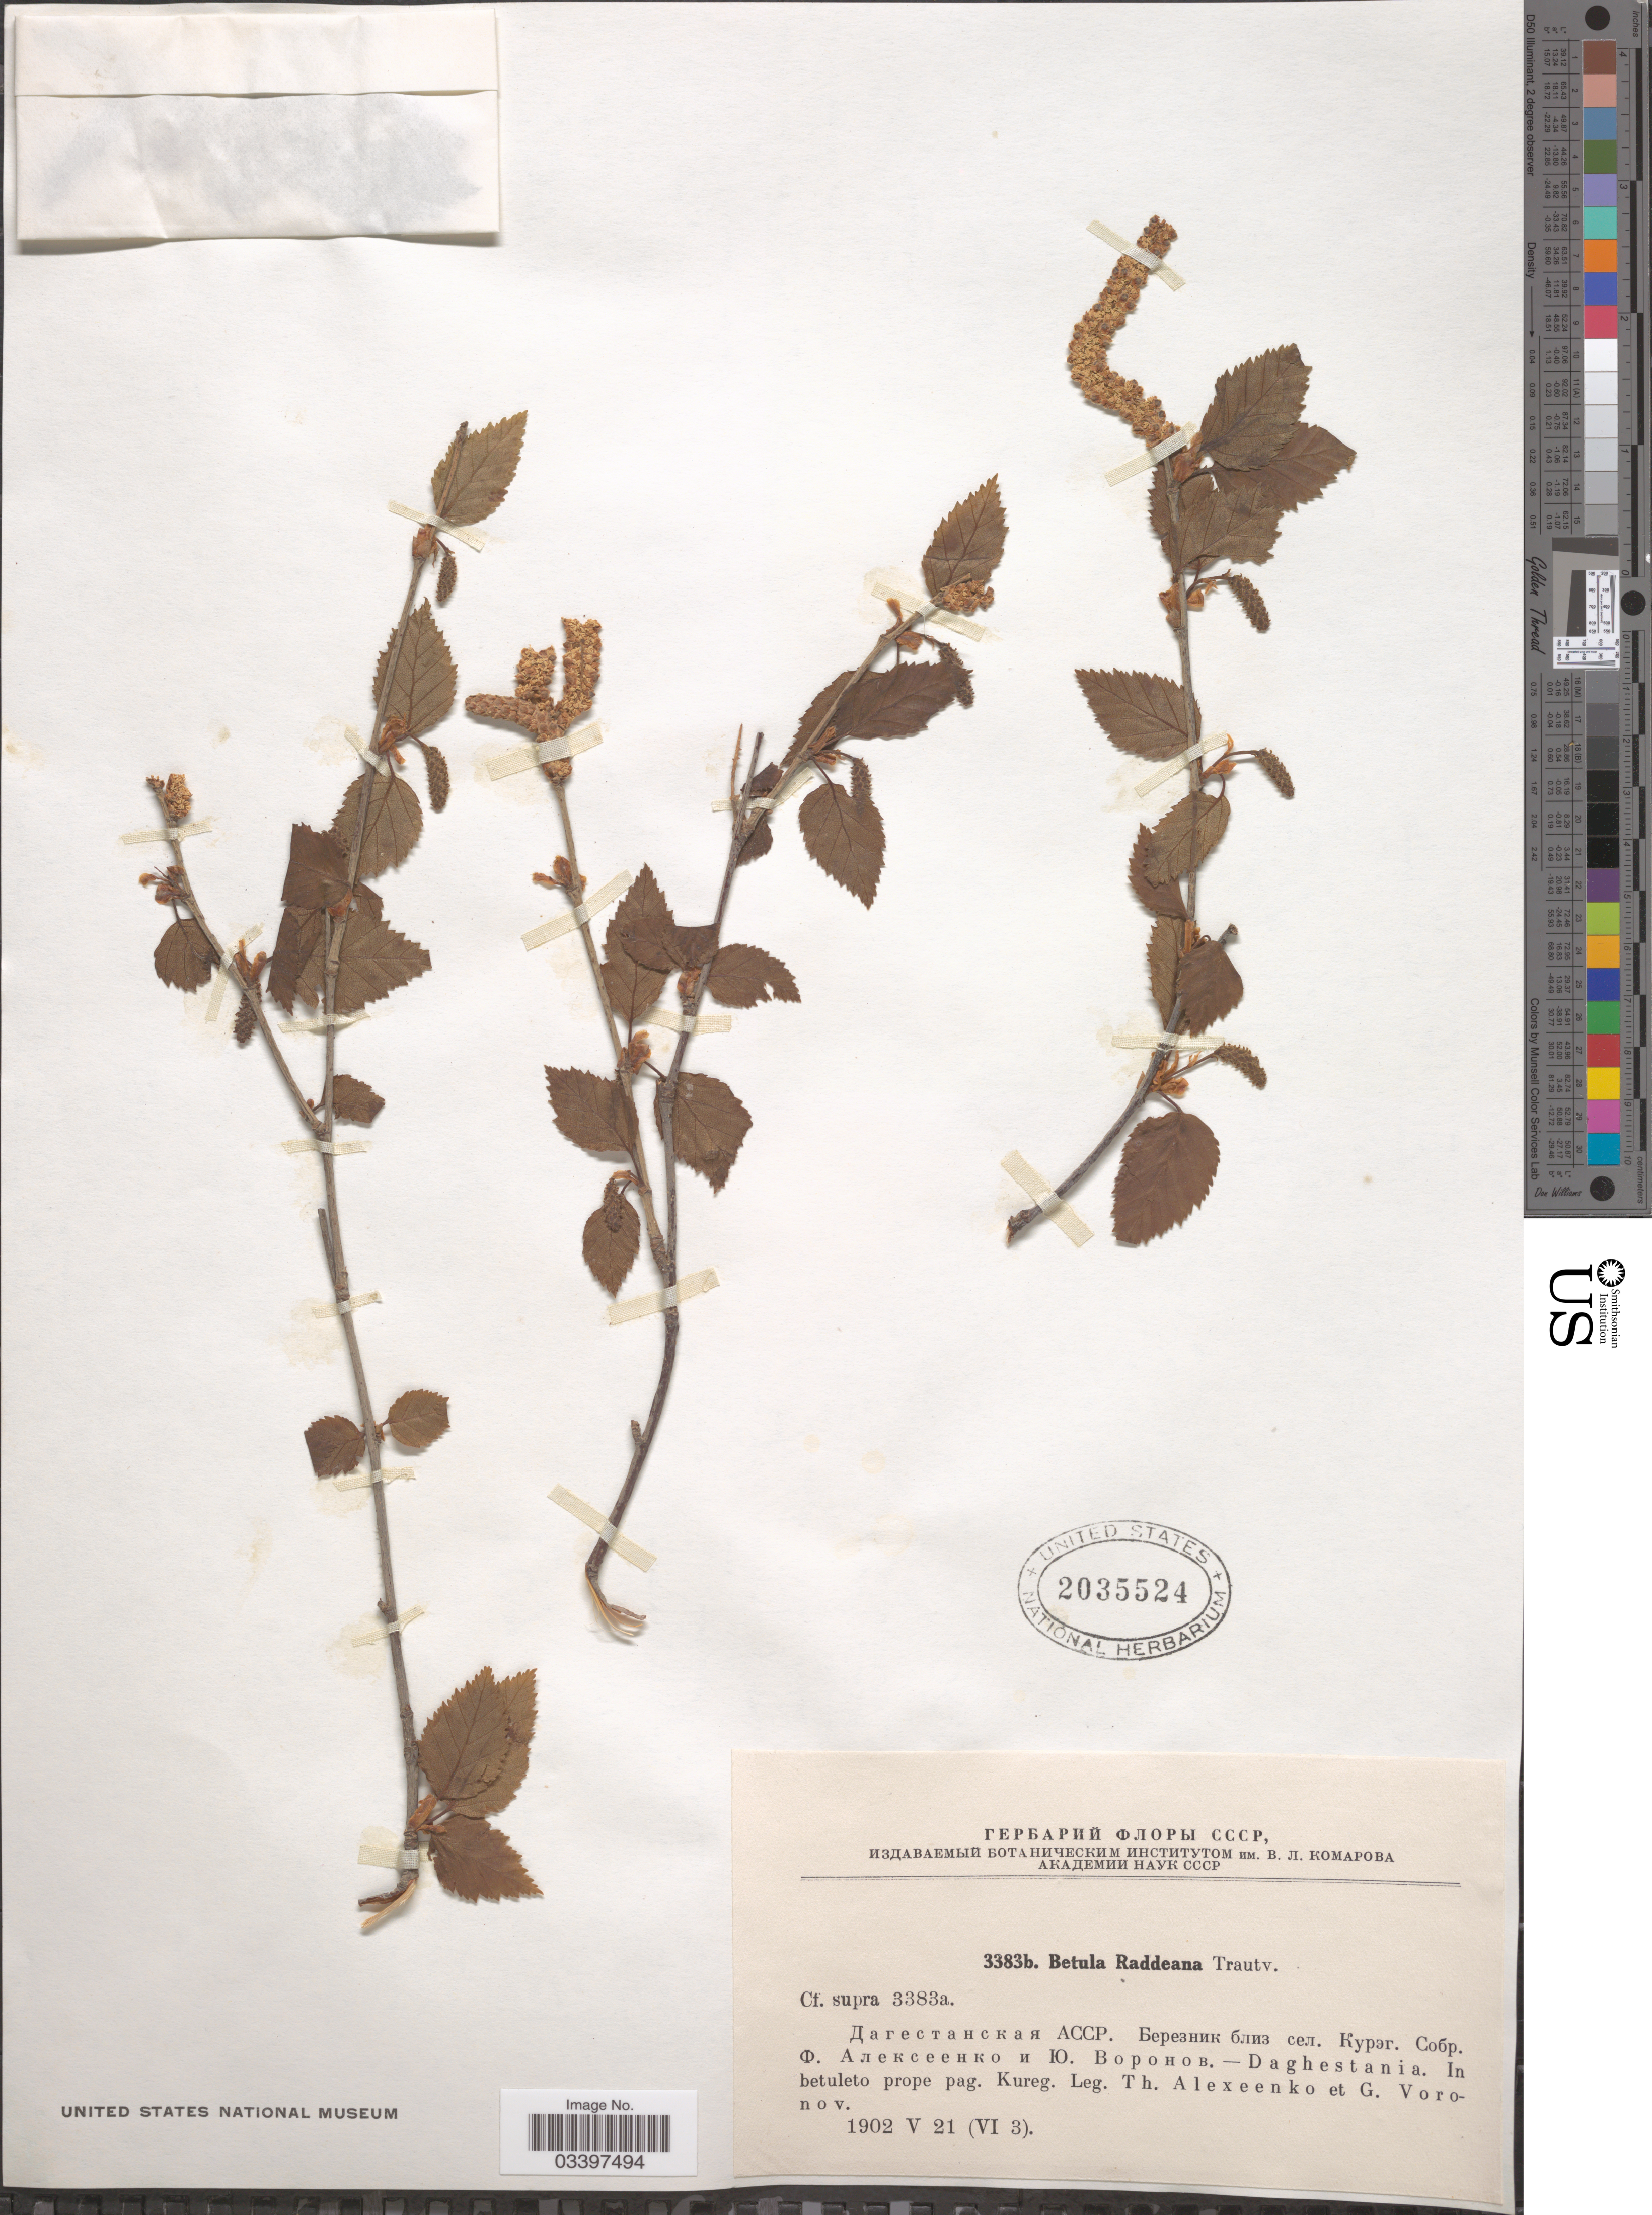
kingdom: Plantae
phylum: Tracheophyta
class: Magnoliopsida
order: Fagales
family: Betulaceae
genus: Betula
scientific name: Betula raddeana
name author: Trautv.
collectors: T. Alexeenko & G. Voronov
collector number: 3383b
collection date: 1902-05-21/1902-06-03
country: Russian Federation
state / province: Dagestan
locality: Daghestania. In betuleto prope pag. Kureg.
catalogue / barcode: US 2035524